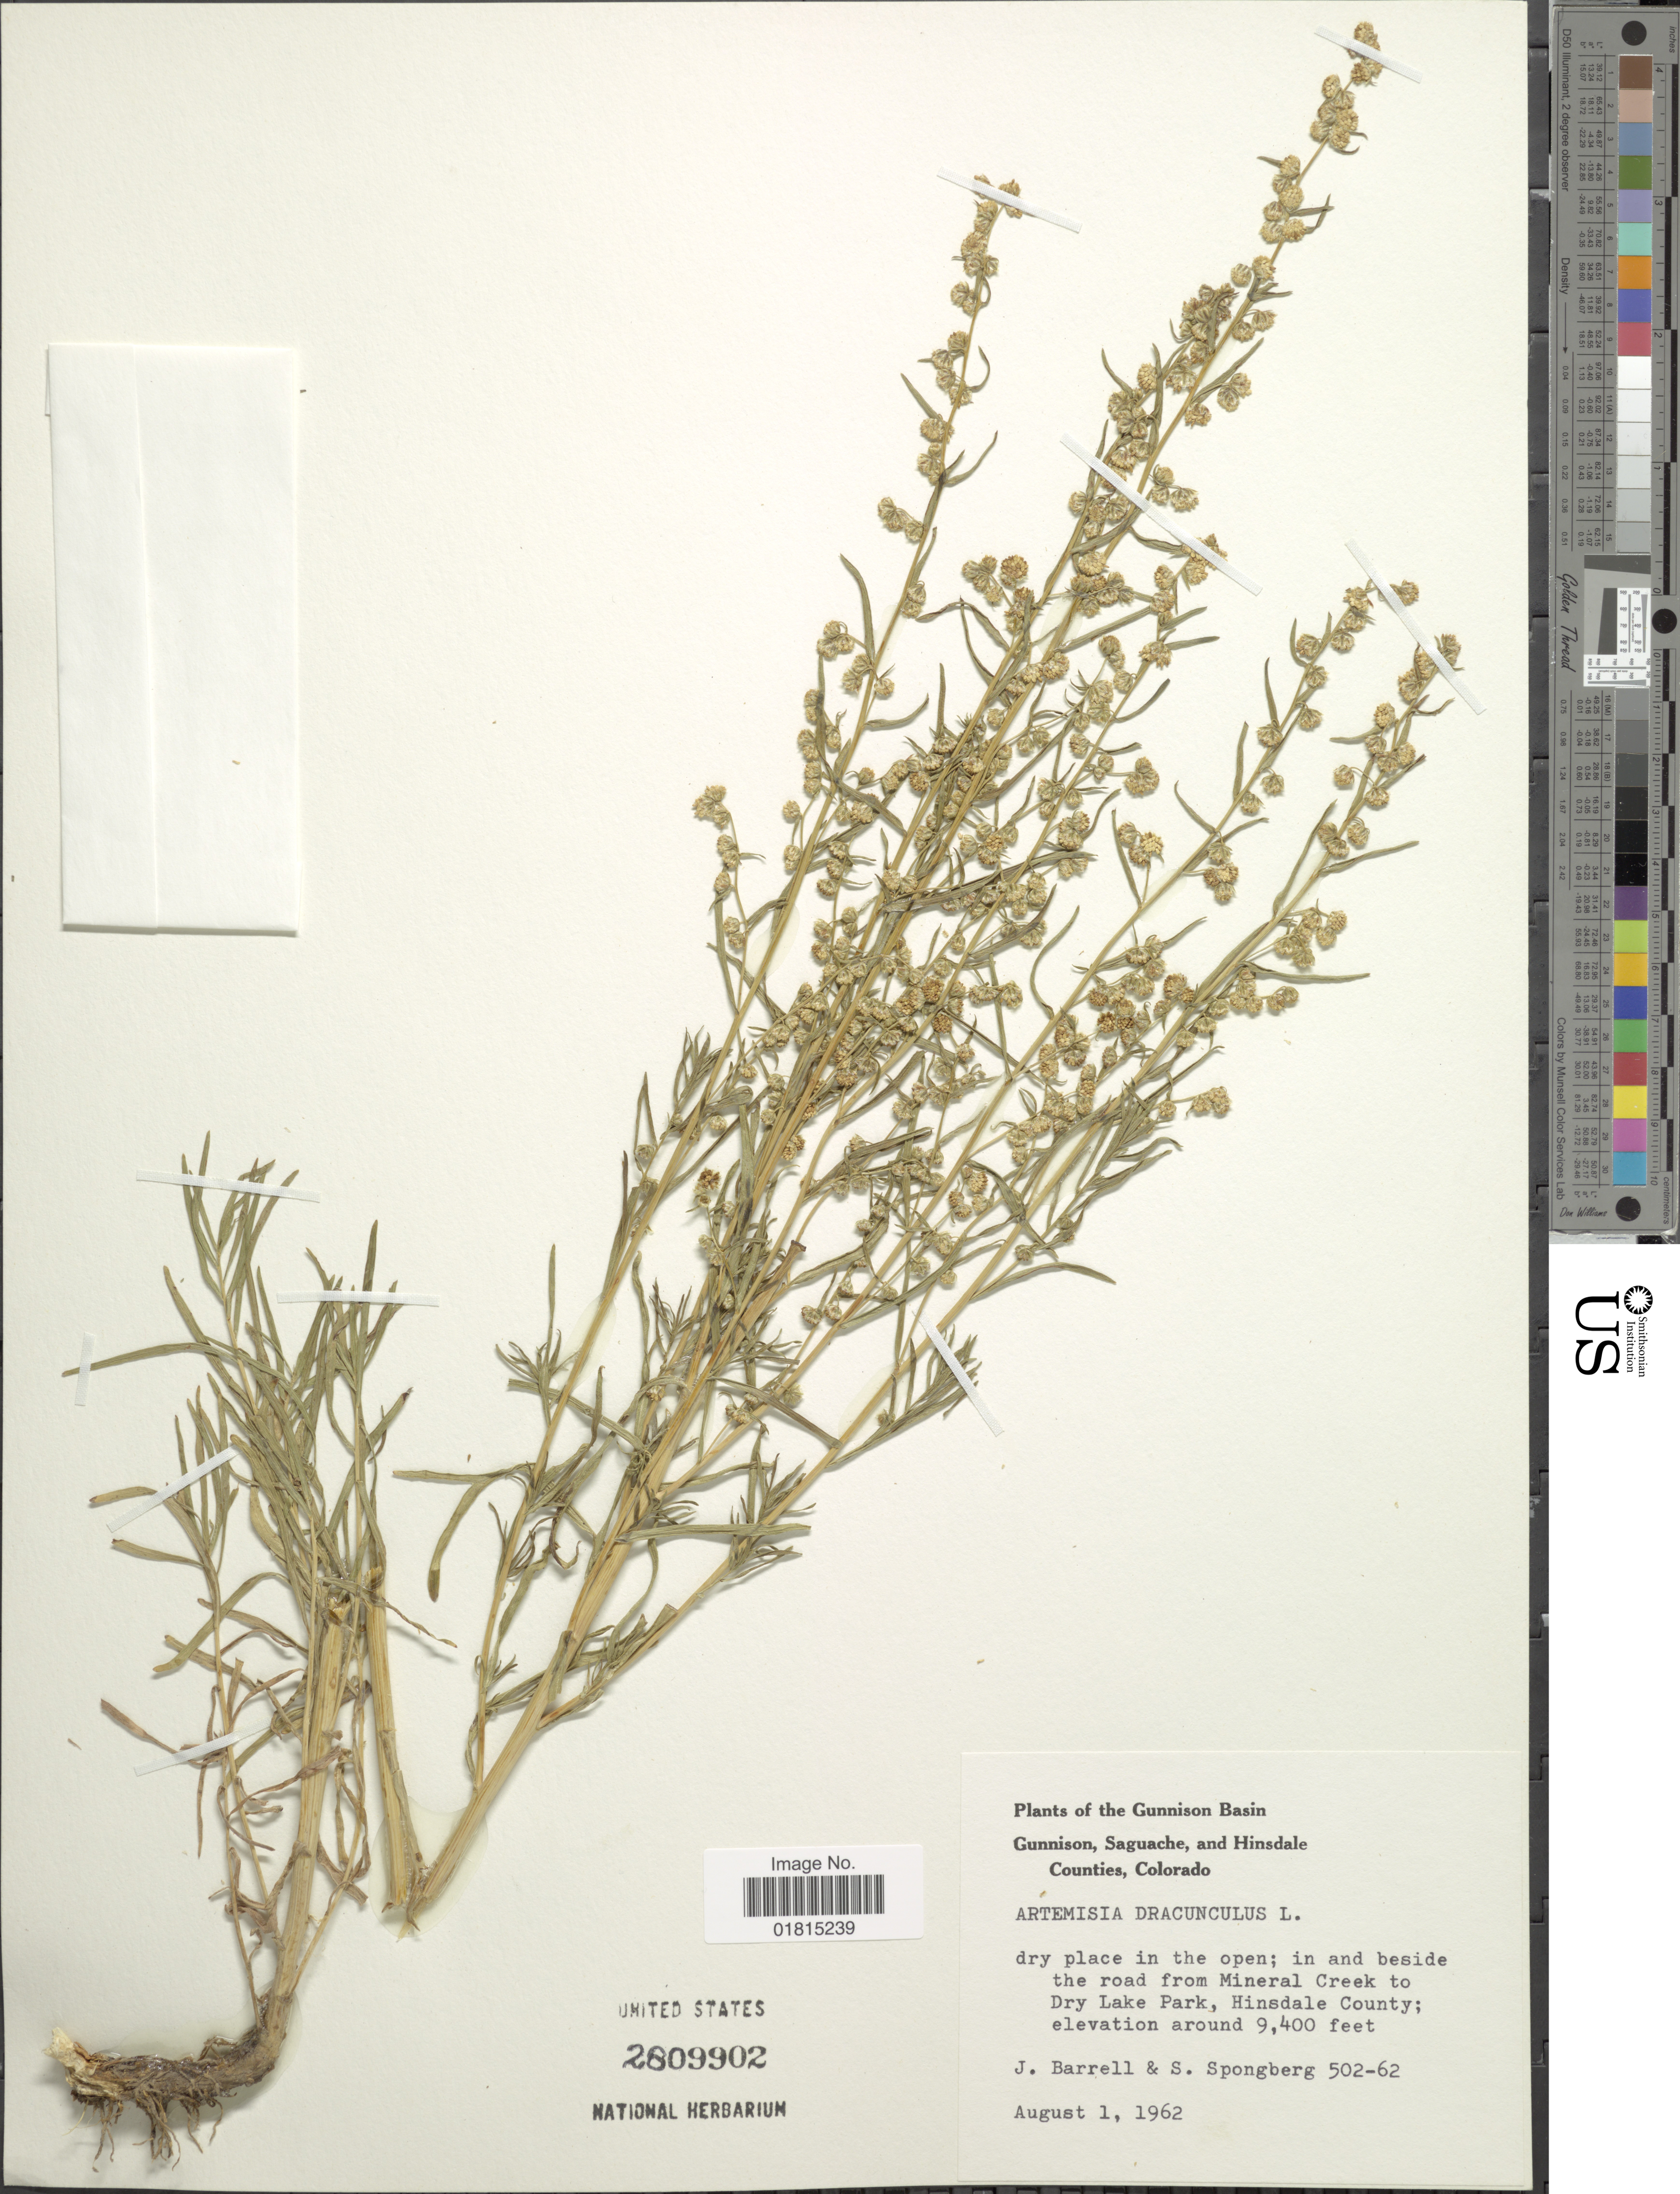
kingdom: Plantae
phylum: Tracheophyta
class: Magnoliopsida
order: Asterales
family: Asteraceae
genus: Artemisia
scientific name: Artemisia dracunculoides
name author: Pursh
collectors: J. Barrell & S. A.Spongberg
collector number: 502-62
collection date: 1962-08-01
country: United States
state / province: Colorado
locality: Gunnison Basin. Gunnison, Saguache, and Hinsdale Counties, Colorado. Dry place in the open; in and beside the road from Mineral Creek to Dry Lake Park, Hinsdale County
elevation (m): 2865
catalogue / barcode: US 2809902